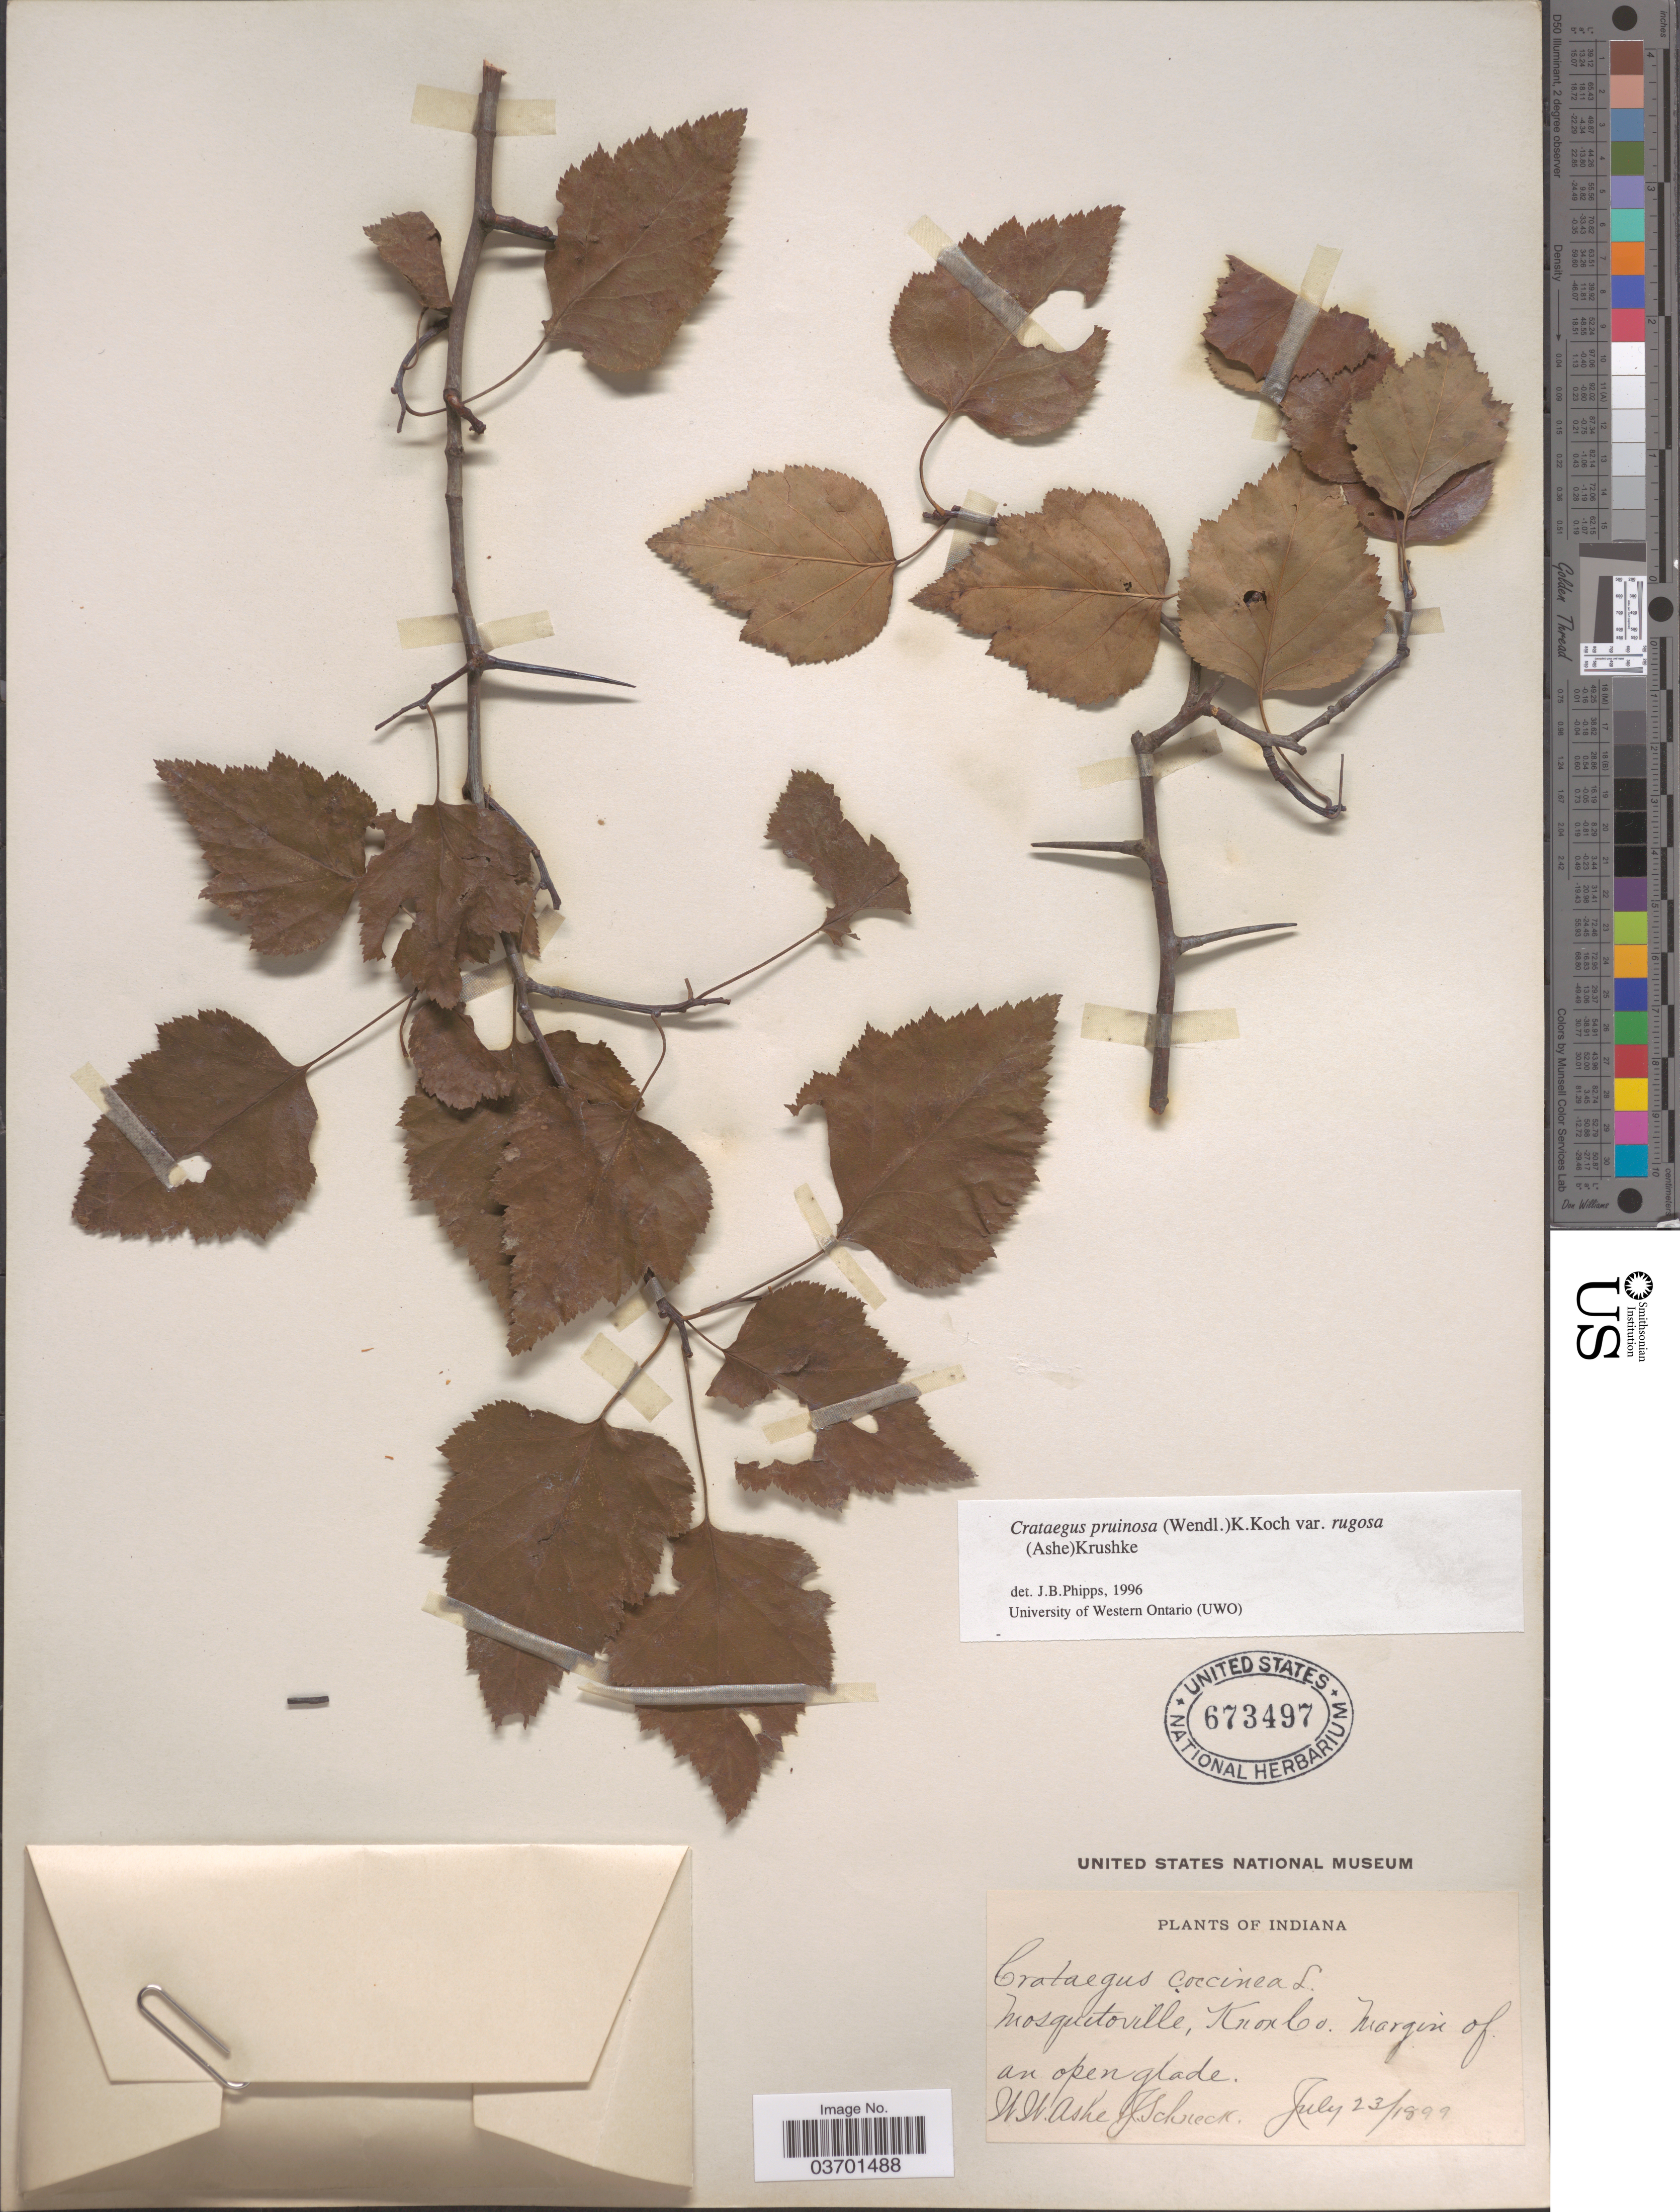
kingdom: Plantae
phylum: Tracheophyta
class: Magnoliopsida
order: Rosales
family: Rosaceae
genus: Crataegus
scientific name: Crataegus pruinosa var. rugosa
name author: (Ashe) Kruschke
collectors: W. W. Ashe & J. Schneck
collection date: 1899-07-23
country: United States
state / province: Indiana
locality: Mosquitoville, Knox Co. Margin of an open glade.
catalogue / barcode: US 673497